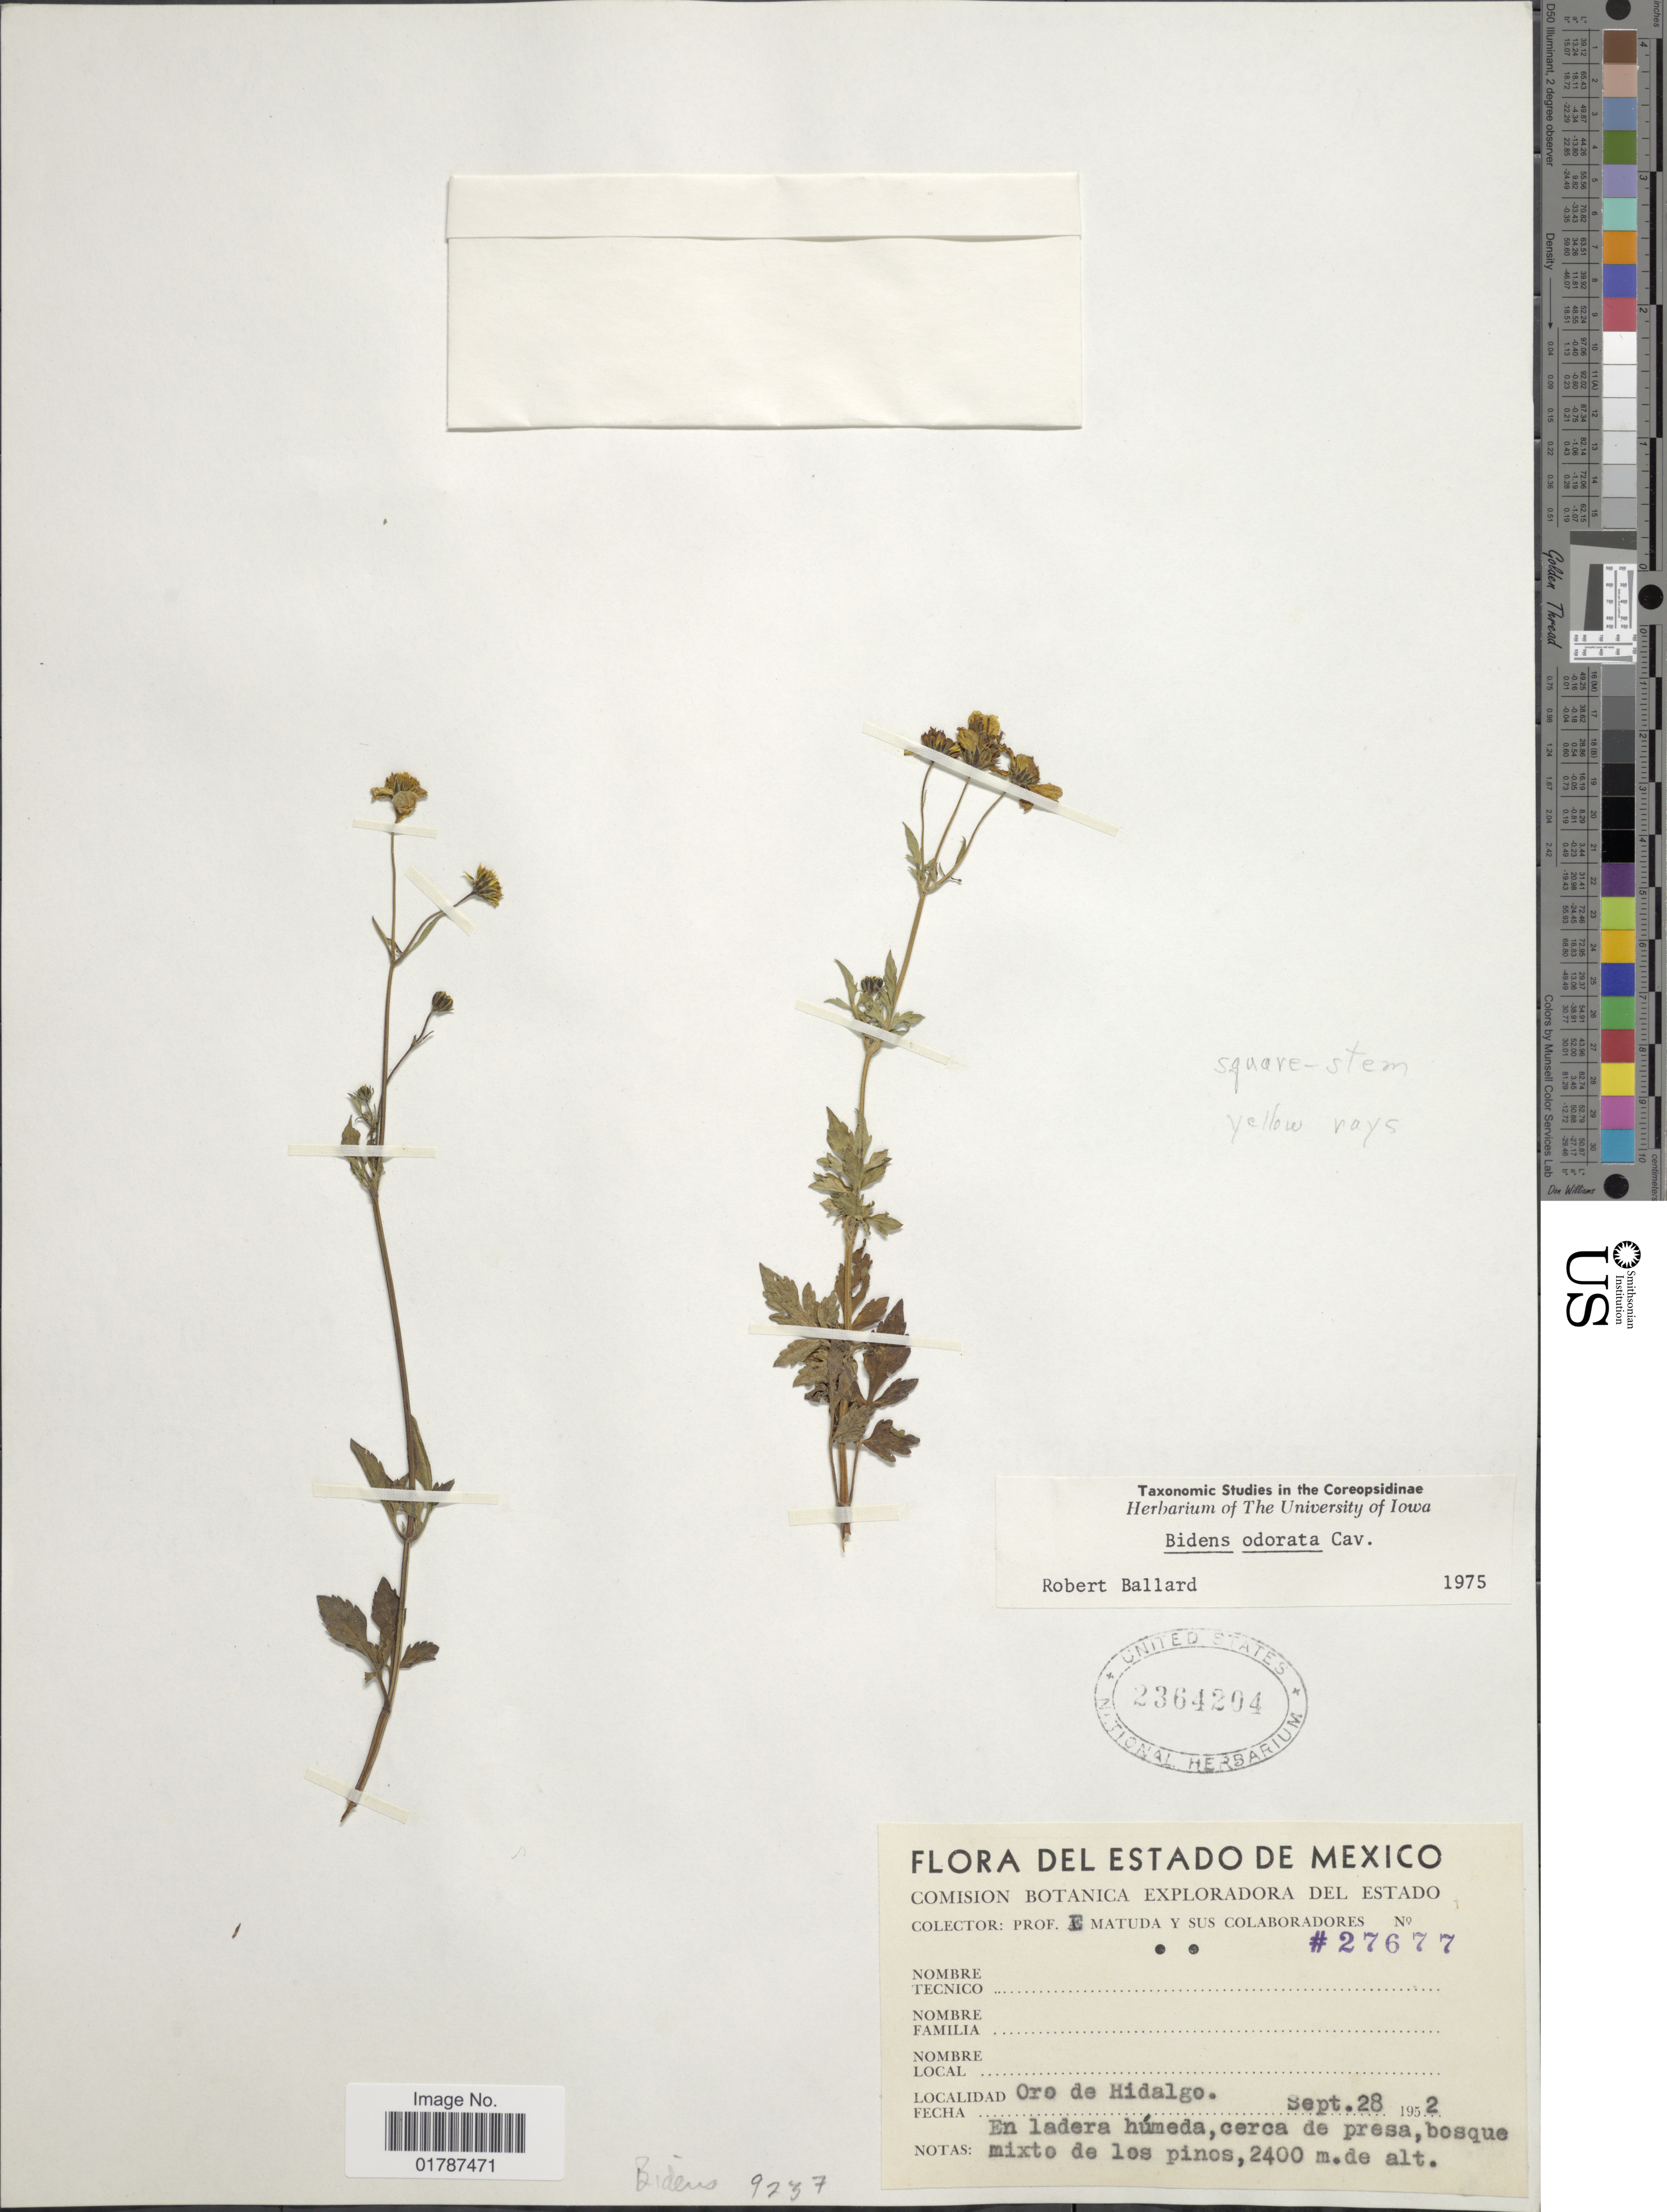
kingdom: Plantae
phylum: Tracheophyta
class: Magnoliopsida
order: Asterales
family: Asteraceae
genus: Bidens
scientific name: Bidens odorata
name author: Cav.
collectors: E. Matuda & et al.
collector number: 27677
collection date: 1952-09-28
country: Mexico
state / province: México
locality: Del Estado De Mexico, Oro de Hidalgo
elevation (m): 2400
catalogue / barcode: US 2364204